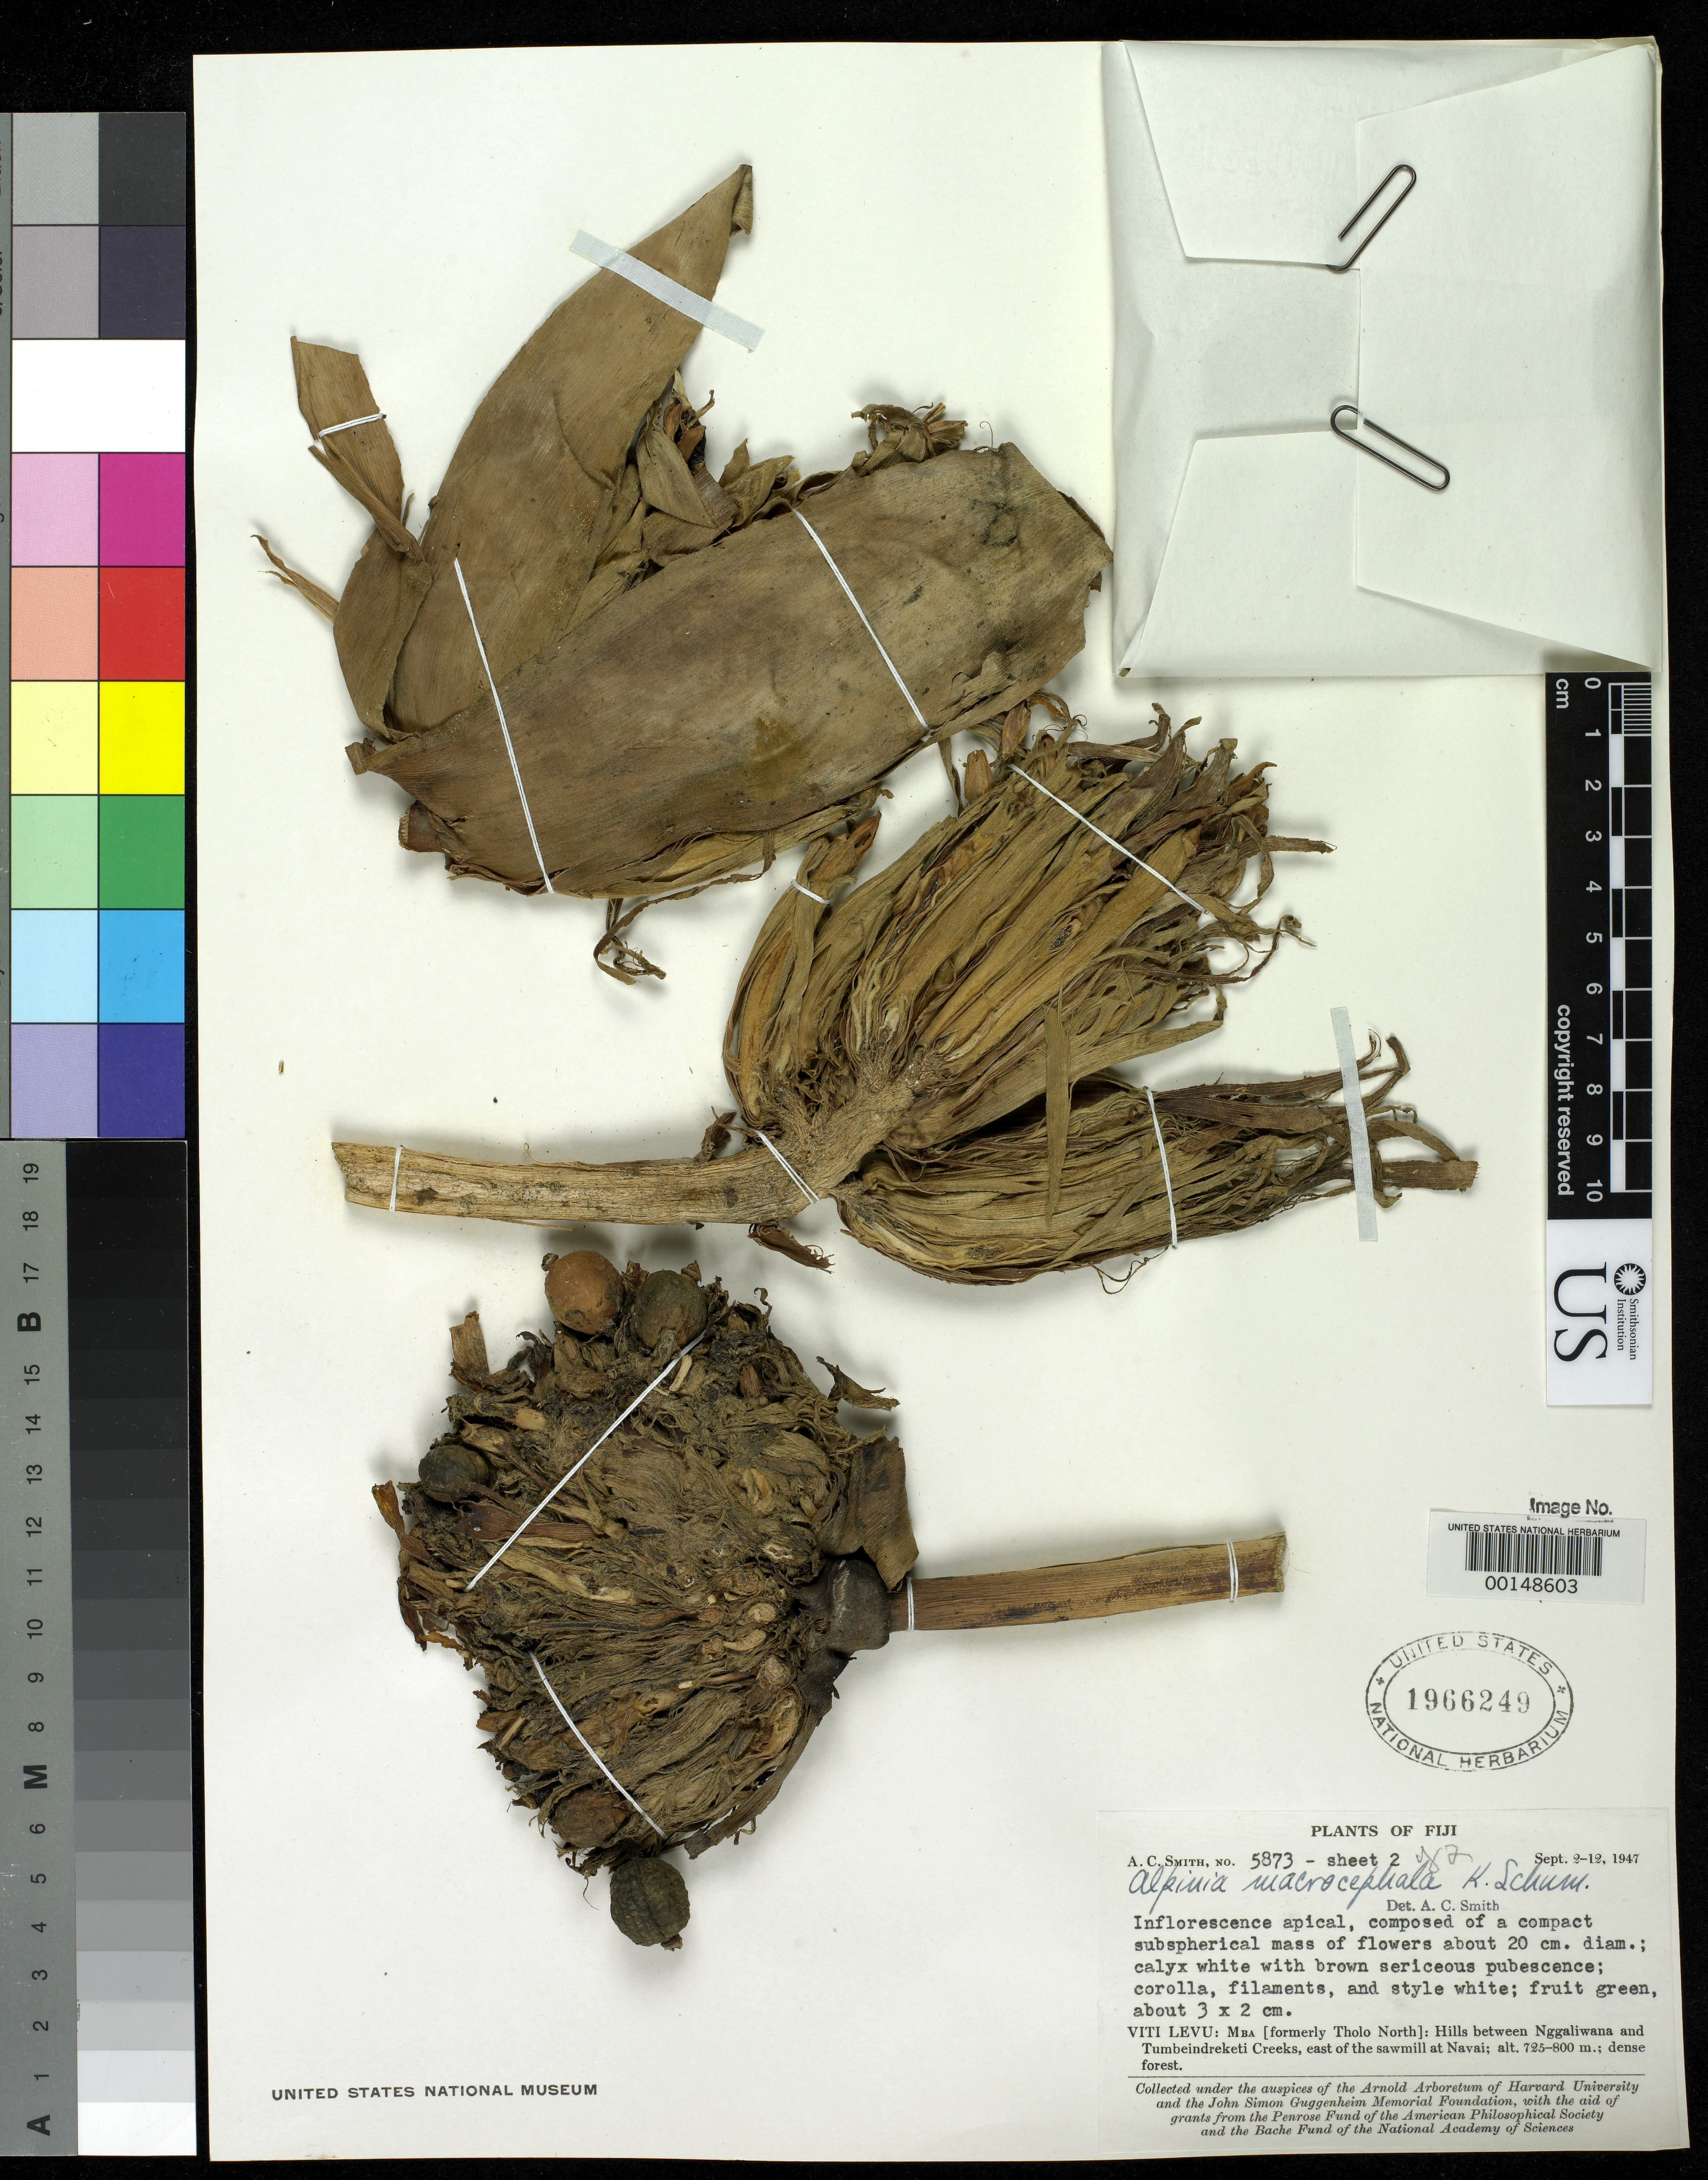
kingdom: Plantae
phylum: Tracheophyta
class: Liliopsida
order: Zingiberales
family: Zingiberaceae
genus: Alpinia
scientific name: Alpinia macrocephala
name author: K. Schum.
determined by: Smith, A. C.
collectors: A. C. Smith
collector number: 5873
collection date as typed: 02 Sep 1947 to 12 Sep 1947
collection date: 1947-09-02/1947-09-12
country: Fiji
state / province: Western Division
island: Viti Levu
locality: Mba Prov. (formerly Tholo North), hills between Nggaliwana and Tumbeindreketi Creeks, E of sawmill at Navai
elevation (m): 725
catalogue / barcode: US 1966249